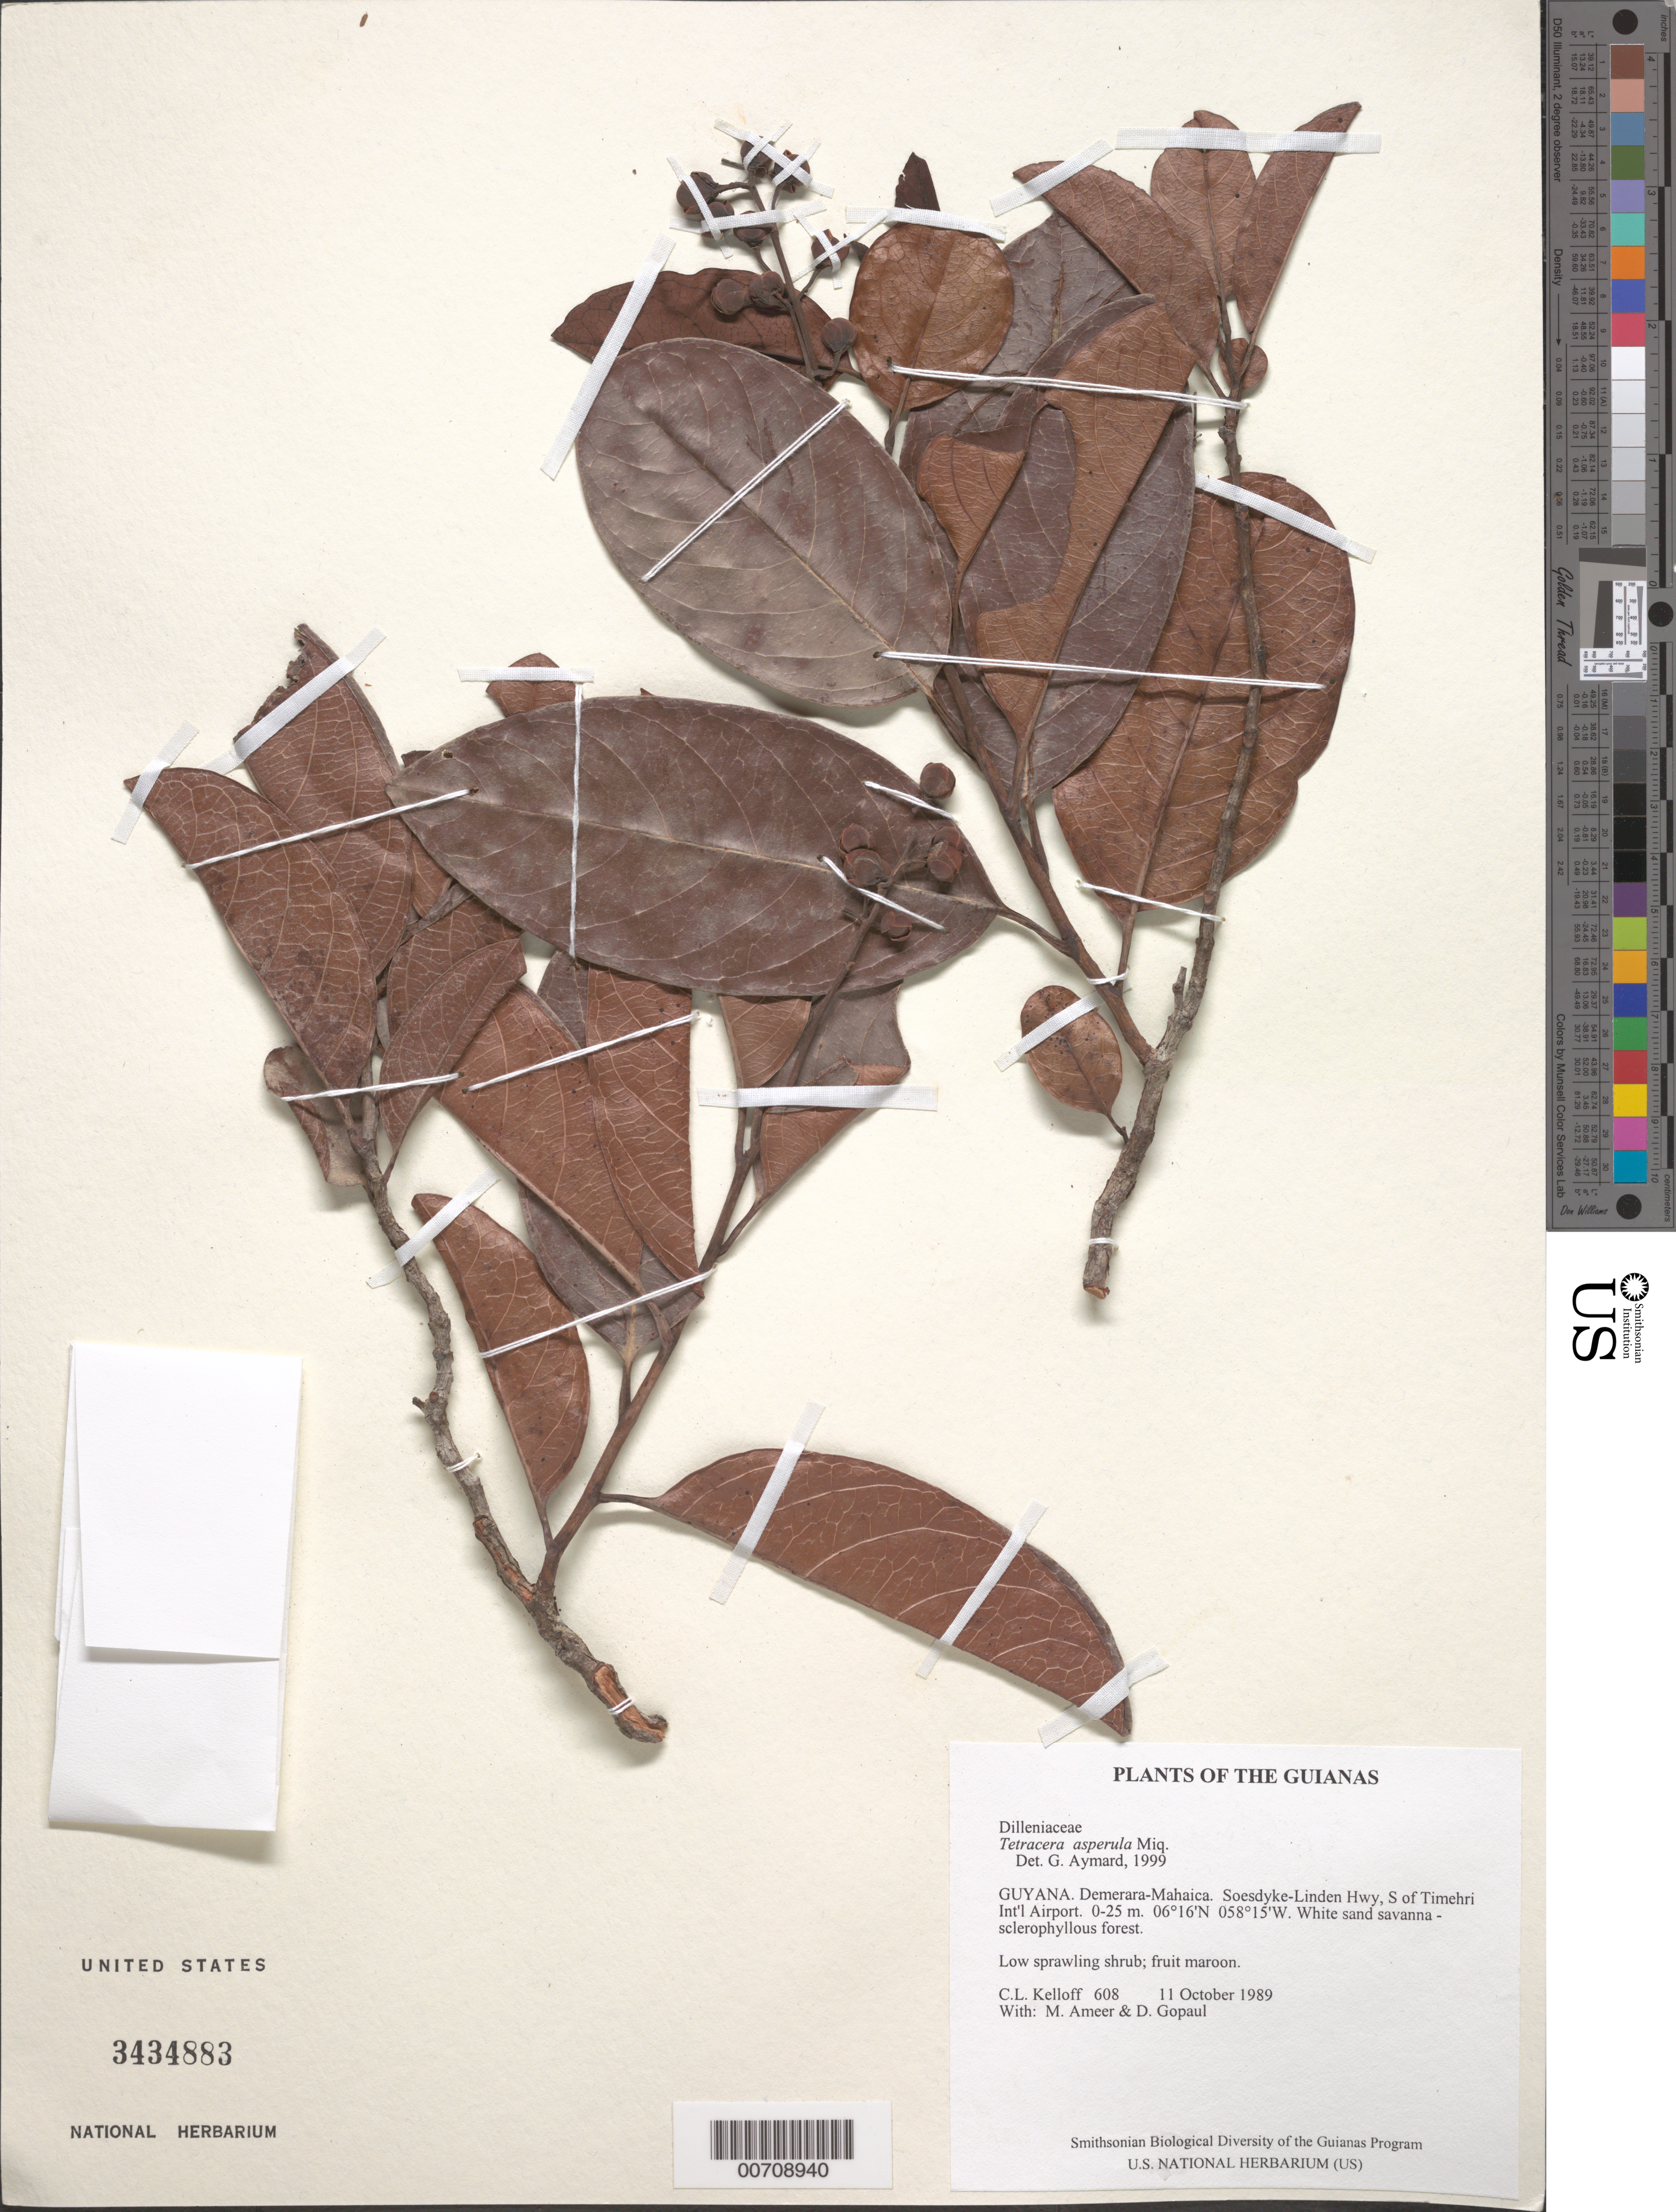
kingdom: Plantae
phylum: Tracheophyta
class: Magnoliopsida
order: Dilleniales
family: Dilleniaceae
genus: Tetracera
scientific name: Tetracera asperula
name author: Miq.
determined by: Aymard C., G. A., (PORT), Univ. Nac. Exp. de los Llanos Ezequiel Zamora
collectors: C. L. Kelloff, M. Ameer & D. Gopaul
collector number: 608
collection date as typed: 11 October 1989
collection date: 1989-10-11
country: Guyana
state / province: Demerara-Mahaica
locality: Soesdyke-Linden Hwy, S of Timehri Int'l Airport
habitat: White sand savanna - sclerophyllous forest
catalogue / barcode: US 3434883